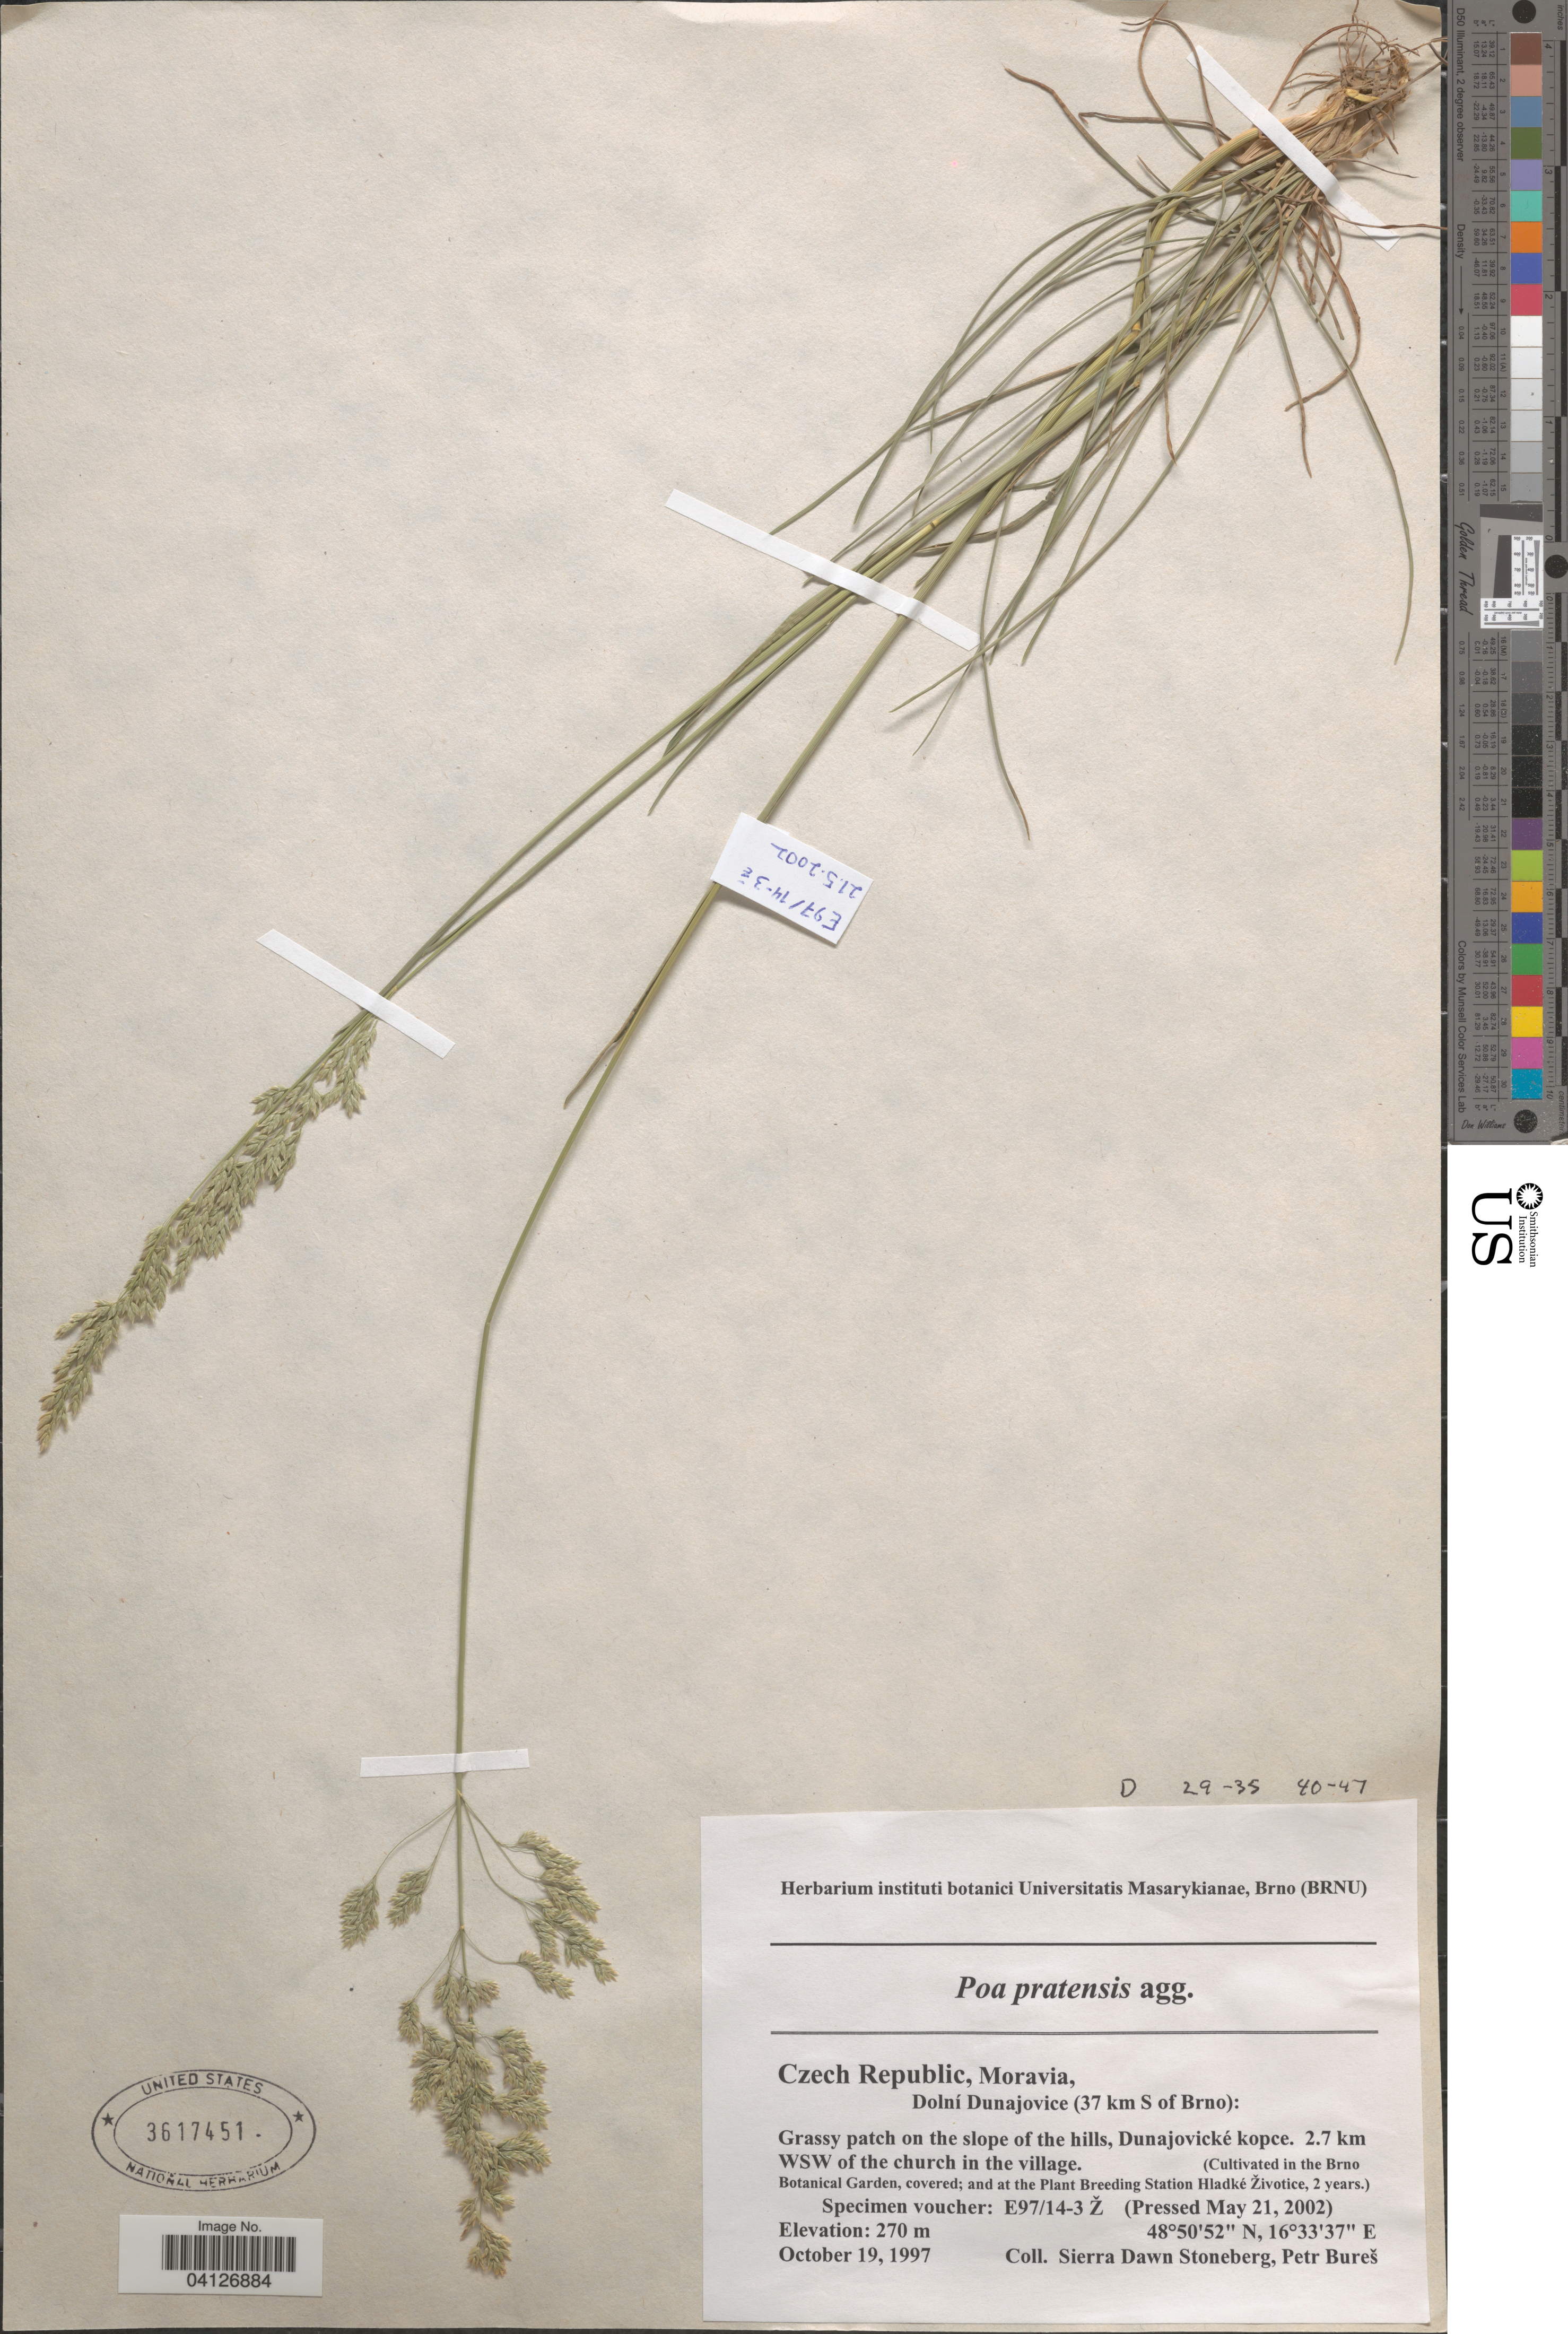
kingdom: Plantae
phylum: Tracheophyta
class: Liliopsida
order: Poales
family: Poaceae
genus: Poa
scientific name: Poa pratensis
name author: L.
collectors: Ex herb. instituti botanici Universitatis Masarykianae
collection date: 2002-05-21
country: Czechia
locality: In the Brno Botanical Garden, covered; and at the Plant Breeding Station Hladké Životice, 2 years.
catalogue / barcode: US 3617451